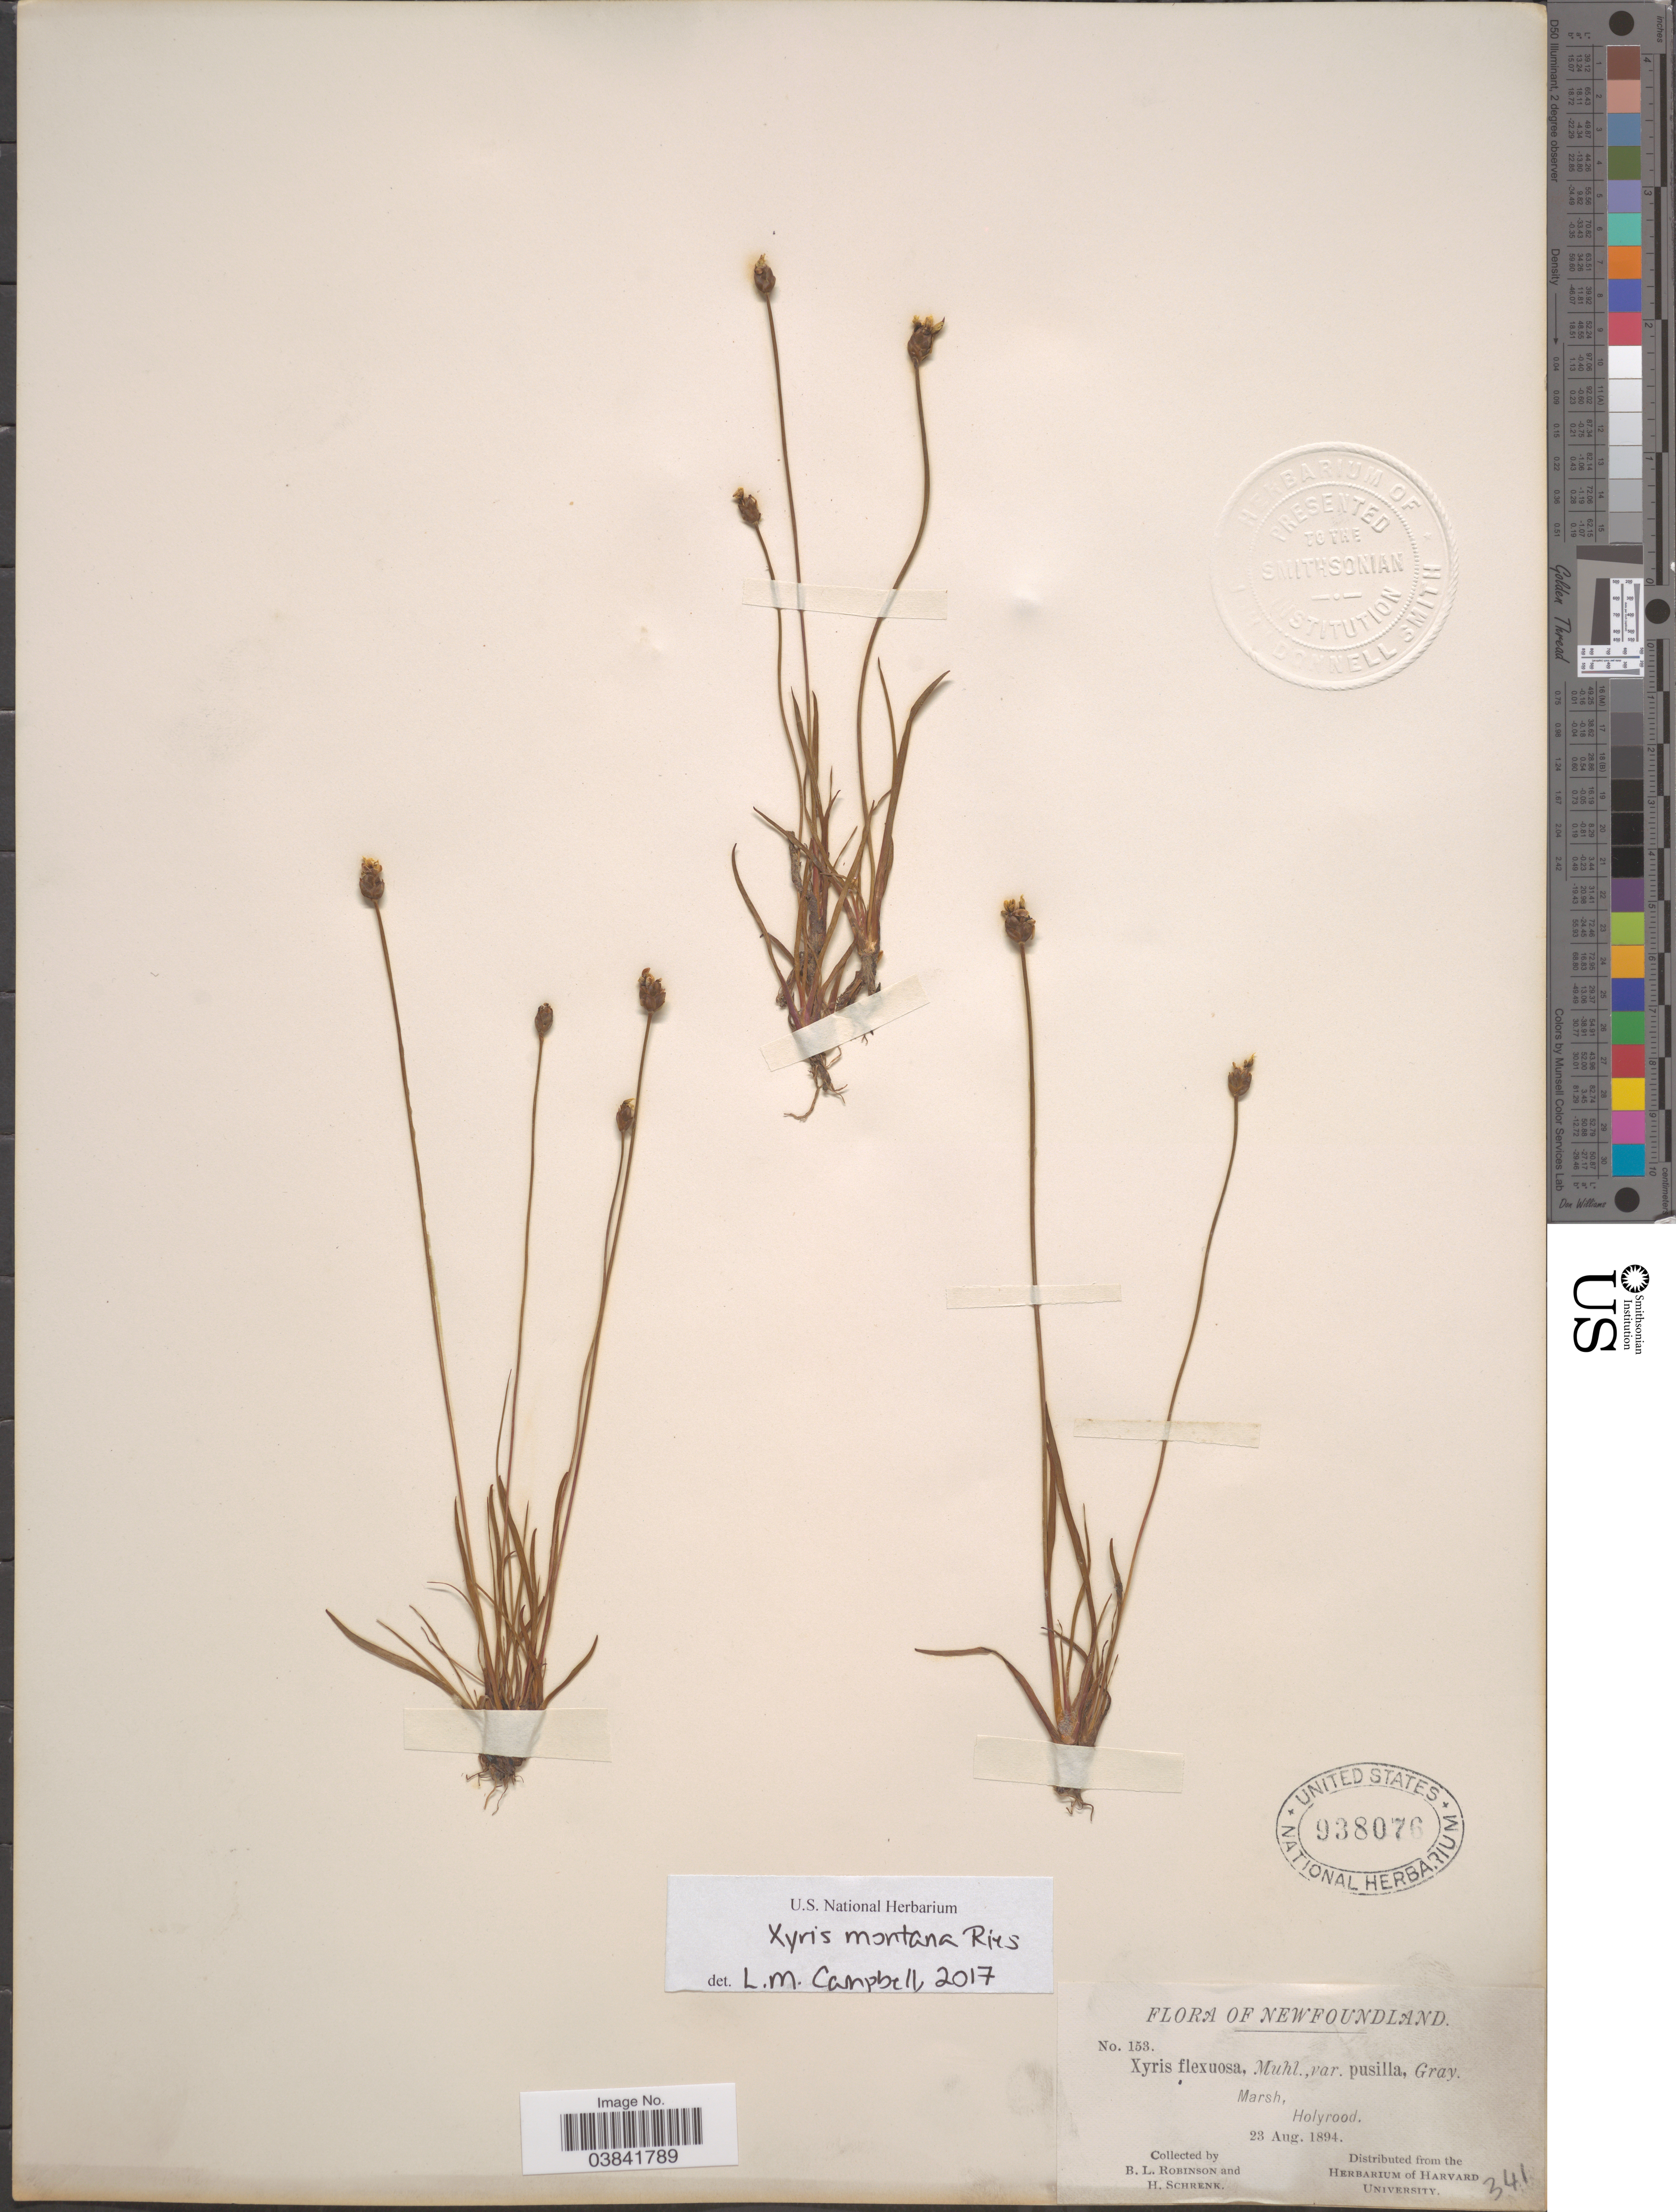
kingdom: Plantae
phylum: Tracheophyta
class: Liliopsida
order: Poales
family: Xyridaceae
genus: Xyris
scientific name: Xyris montana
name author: Ries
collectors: B. L. Robinson & H. Schrenk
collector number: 153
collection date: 1894-08-23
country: Canada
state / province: Newfoundland and Labrador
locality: Marsh, Holyrood.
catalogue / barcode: US 938076